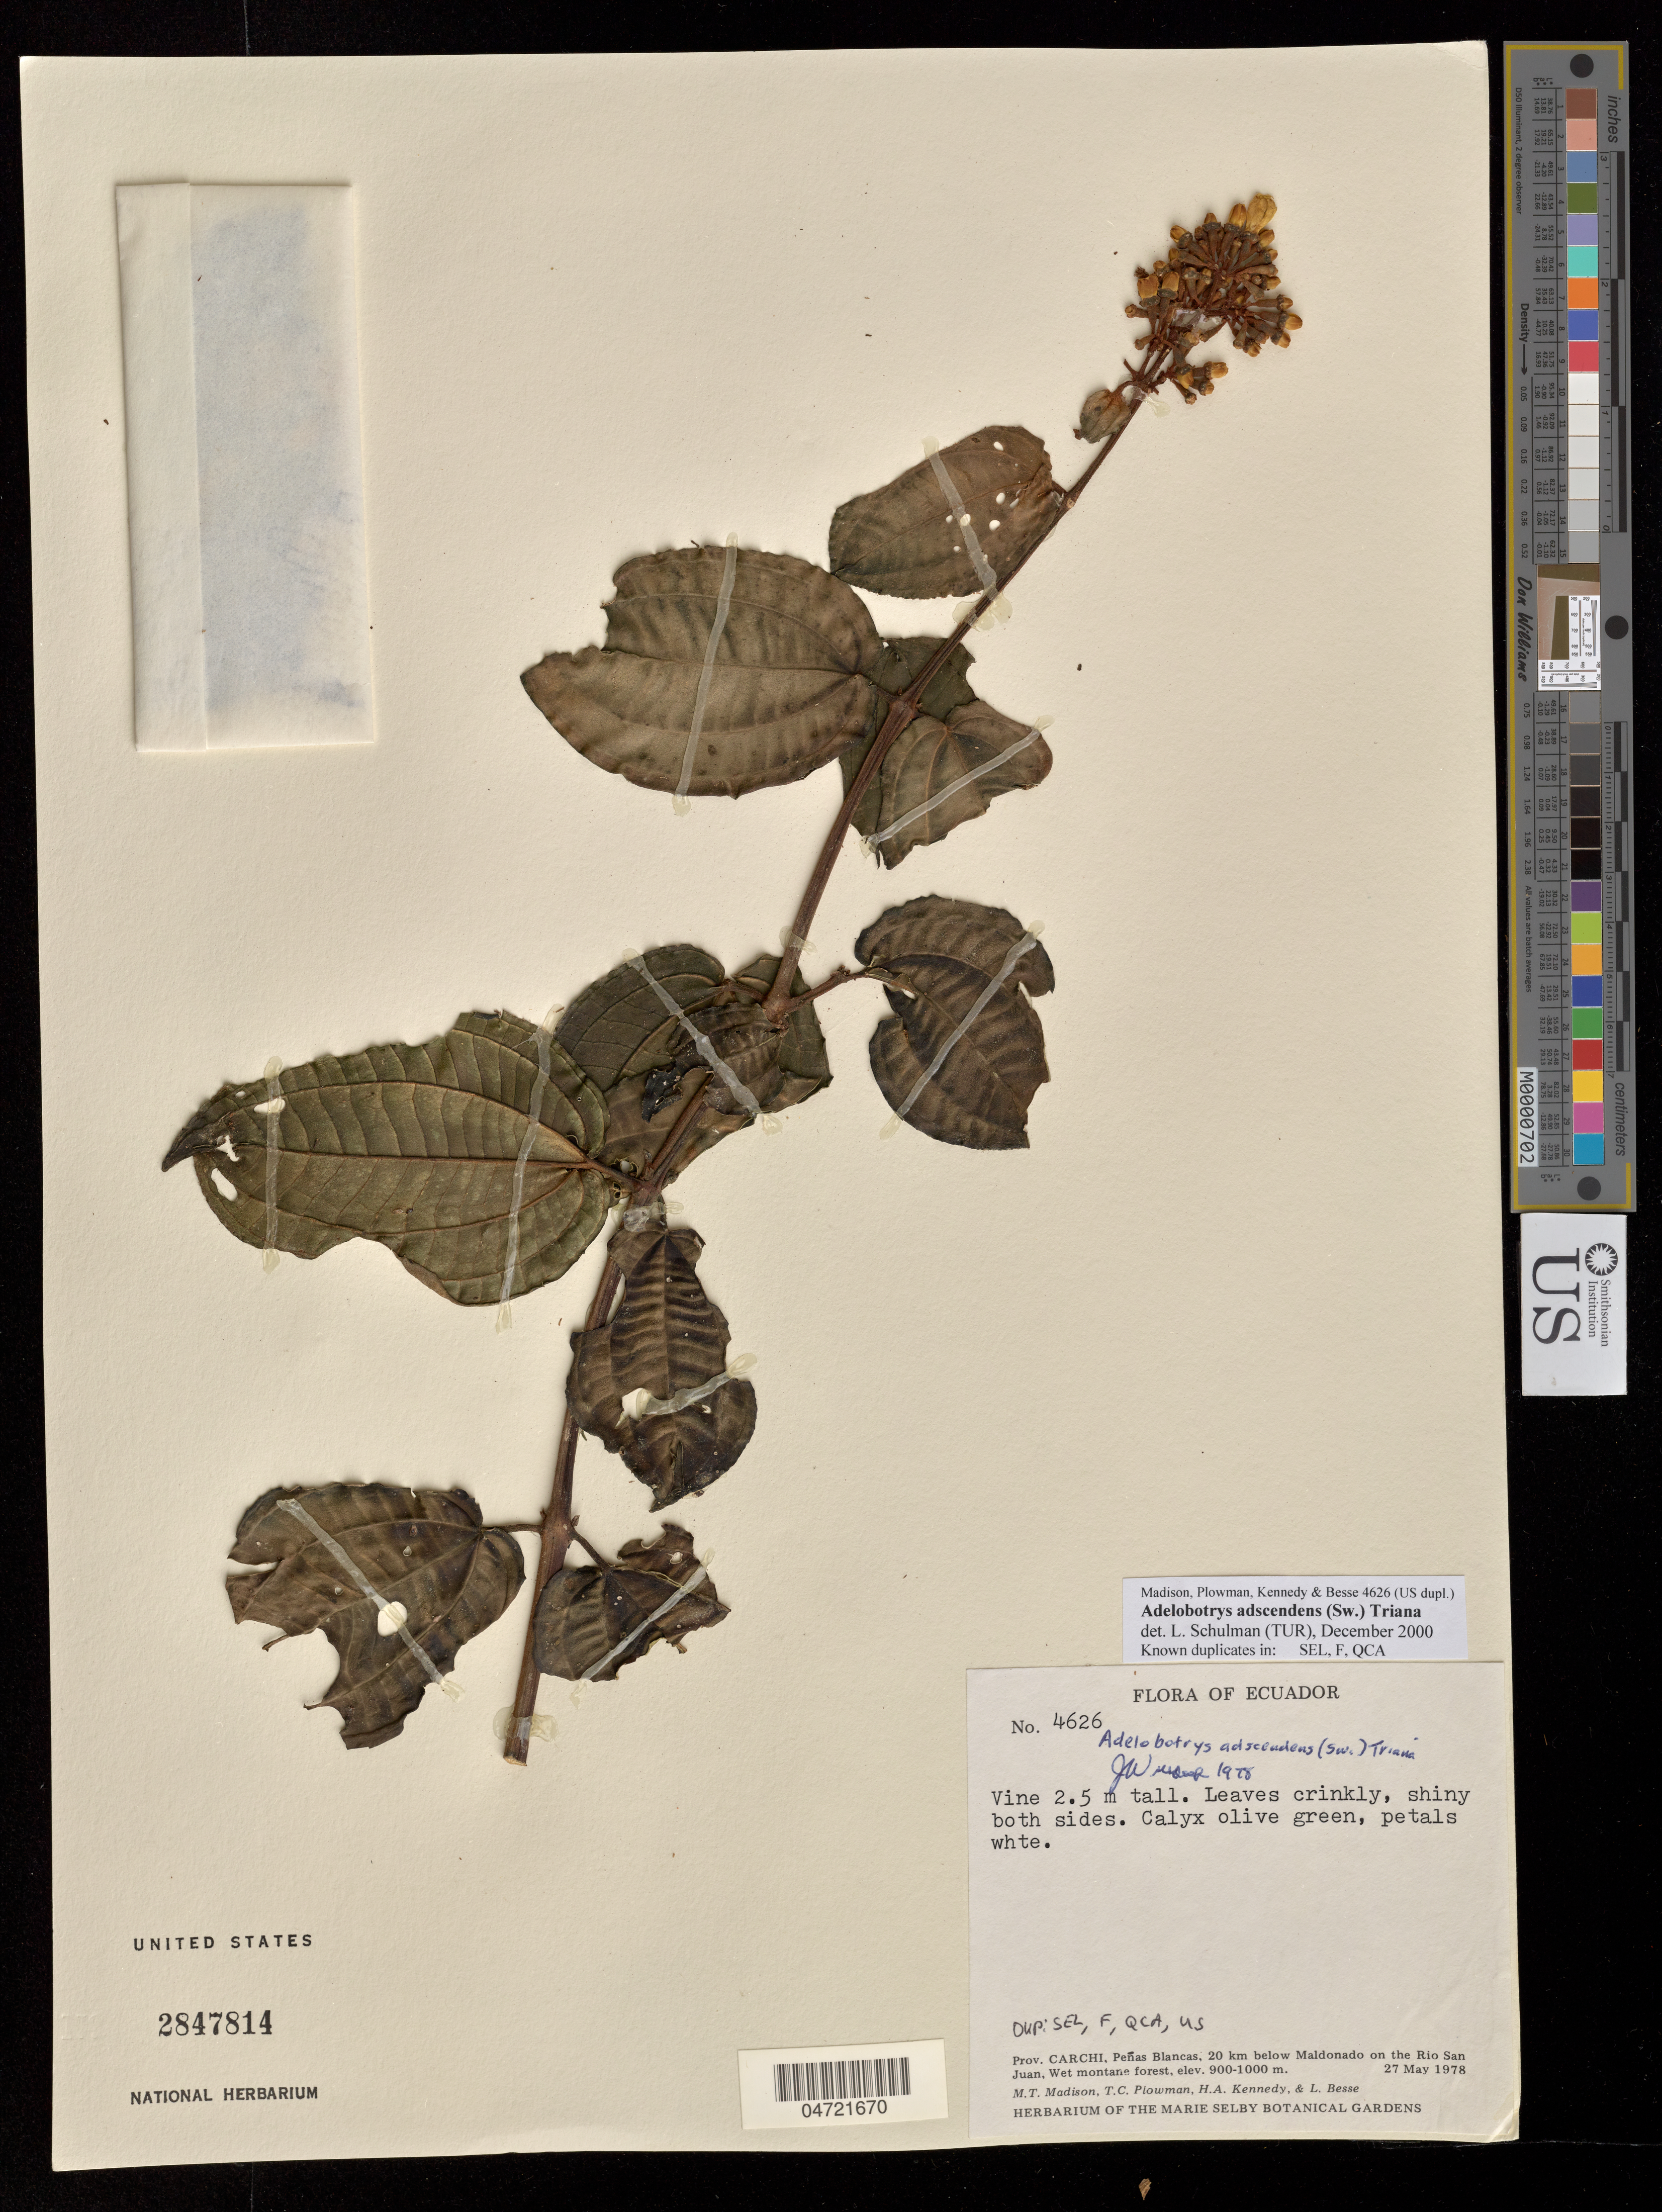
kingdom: Plantae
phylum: Tracheophyta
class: Magnoliopsida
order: Myrtales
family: Melastomataceae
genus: Adelobotrys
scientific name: Adelobotrys adscendens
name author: (Sw.) Triana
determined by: Schulman, Leif, (TUR), University of Turku (FINLAND)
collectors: M. T. Madison, T. Plowman, H. Kennedy & L. Besse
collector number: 4626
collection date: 1978-05-27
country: Ecuador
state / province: Carchi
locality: Prov. Carchi, Penas Blancas, 20 km below Maldonado on the Rio San Juan.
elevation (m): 900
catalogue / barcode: US 2847814